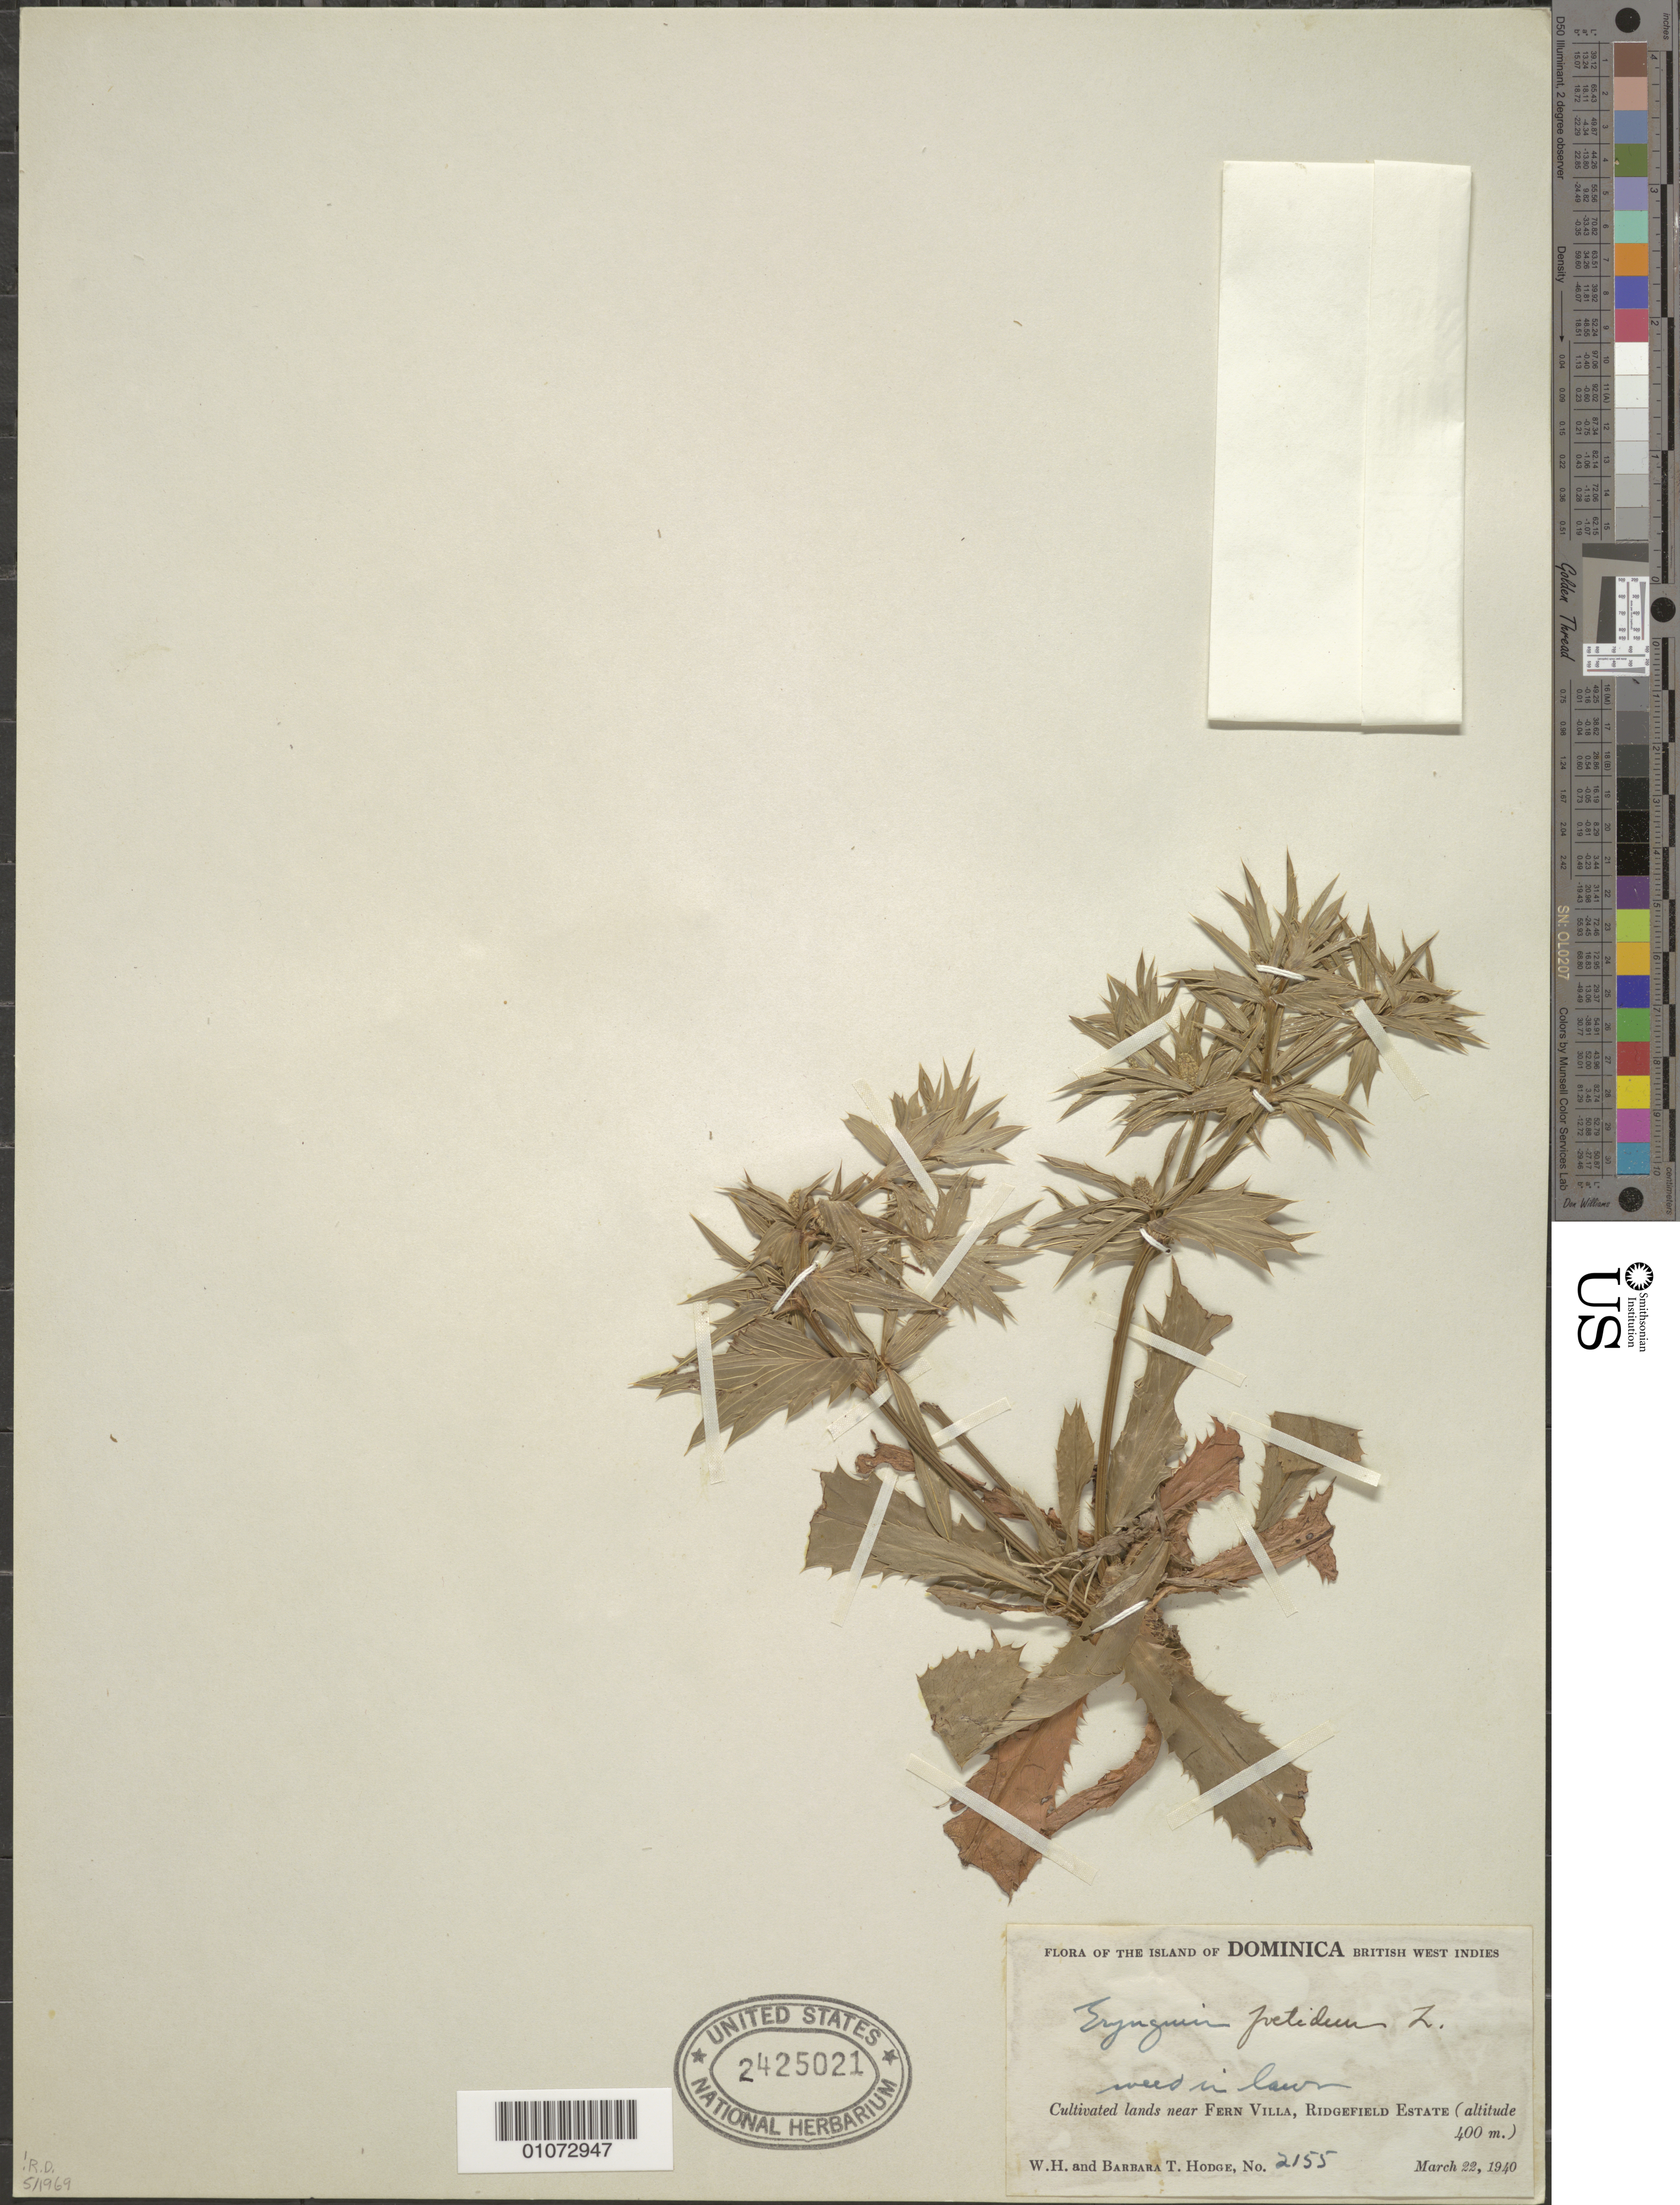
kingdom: Plantae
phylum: Tracheophyta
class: Magnoliopsida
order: Apiales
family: Apiaceae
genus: Eryngium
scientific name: Eryngium foetidum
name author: L.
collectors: W. Hodge & B. Hodge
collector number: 2155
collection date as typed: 22 Mar 1940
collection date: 1940-03-22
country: Dominica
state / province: St. George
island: Dominica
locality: Weed in lawn of cultivated lands near Fern Villa, Ridgefield Estate.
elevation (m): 400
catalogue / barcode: US 2425021